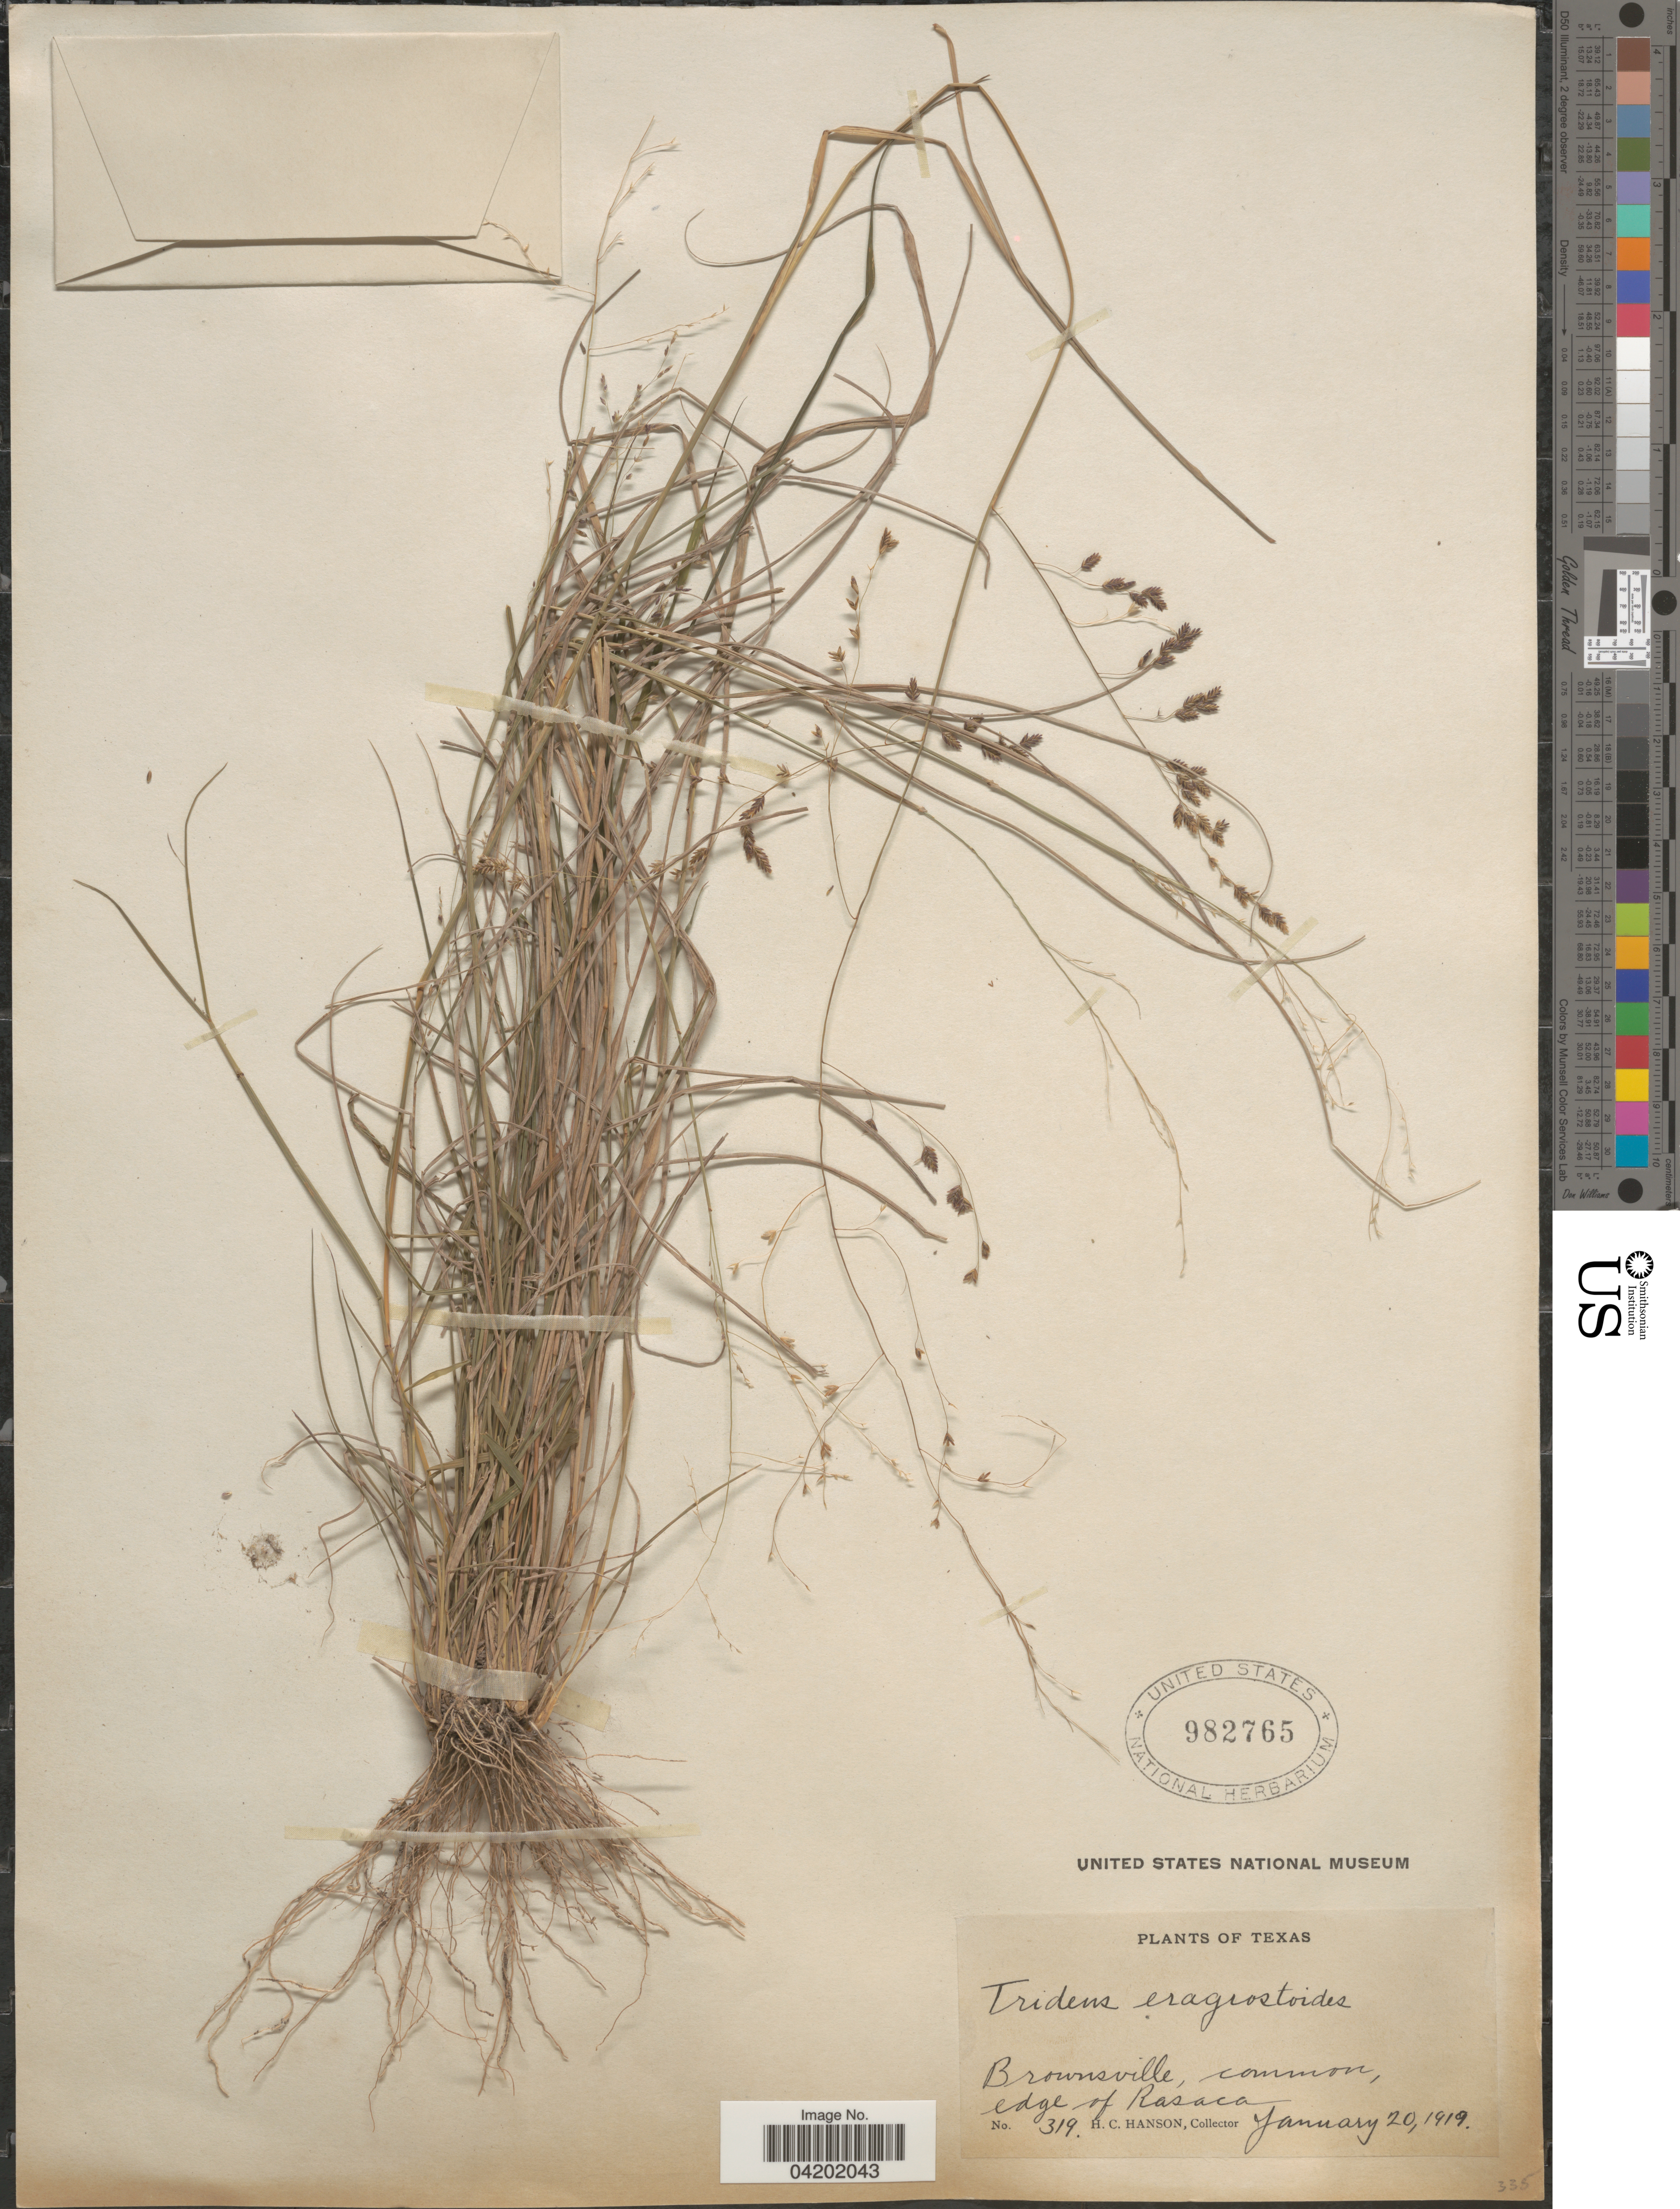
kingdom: Plantae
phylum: Tracheophyta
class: Liliopsida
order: Poales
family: Poaceae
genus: Triplasiella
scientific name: Triplasiella eragrostoides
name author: (Vasey & Scribn.) P.M. Peterson & Romasch.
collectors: H. Hanson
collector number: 319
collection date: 1919-01-20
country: United States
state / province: Texas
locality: Brownsville, common, edge of Rasaca.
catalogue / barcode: US 982765